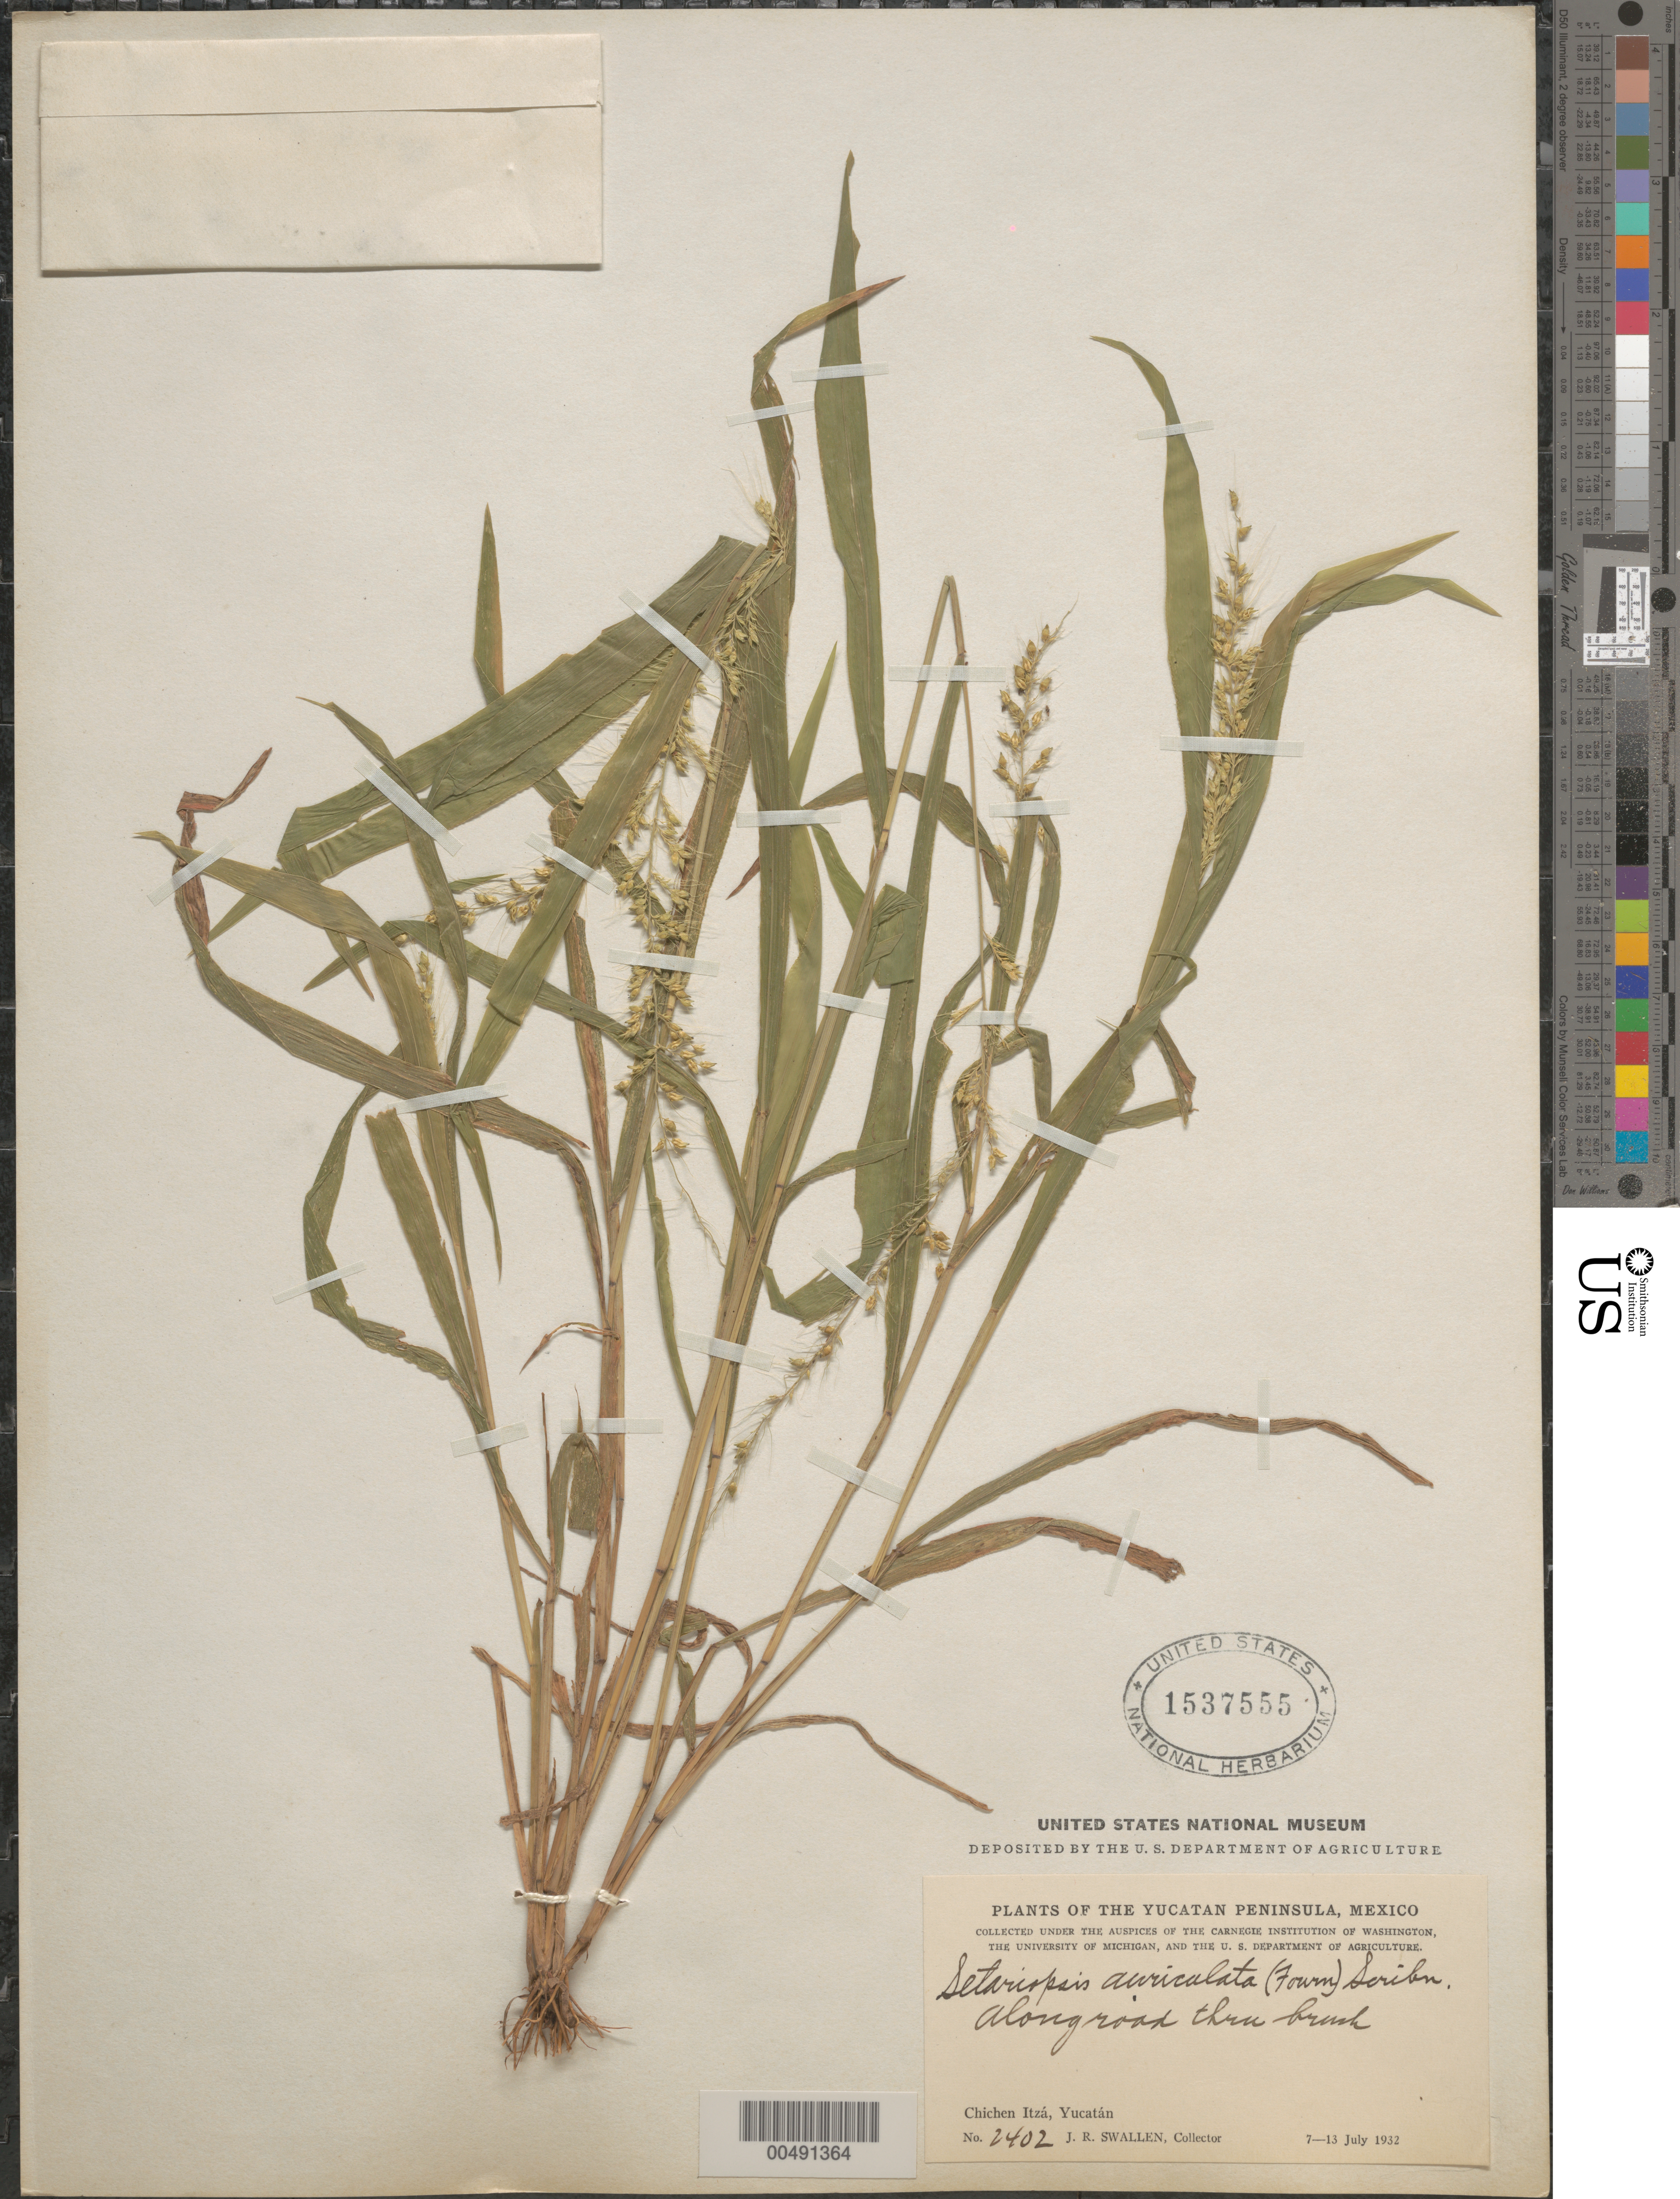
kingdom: Plantae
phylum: Tracheophyta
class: Liliopsida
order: Poales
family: Poaceae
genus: Setariopsis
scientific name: Setariopsis auriculata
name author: (E. Fourn.) Scribn.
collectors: J. R. Swallen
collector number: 2402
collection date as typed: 7 Jul 1932 to 13 Jul 1932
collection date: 1932-07-07/1932-07-13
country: Mexico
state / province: Yucatan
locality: Chichen Itzá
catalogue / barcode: US 1537555